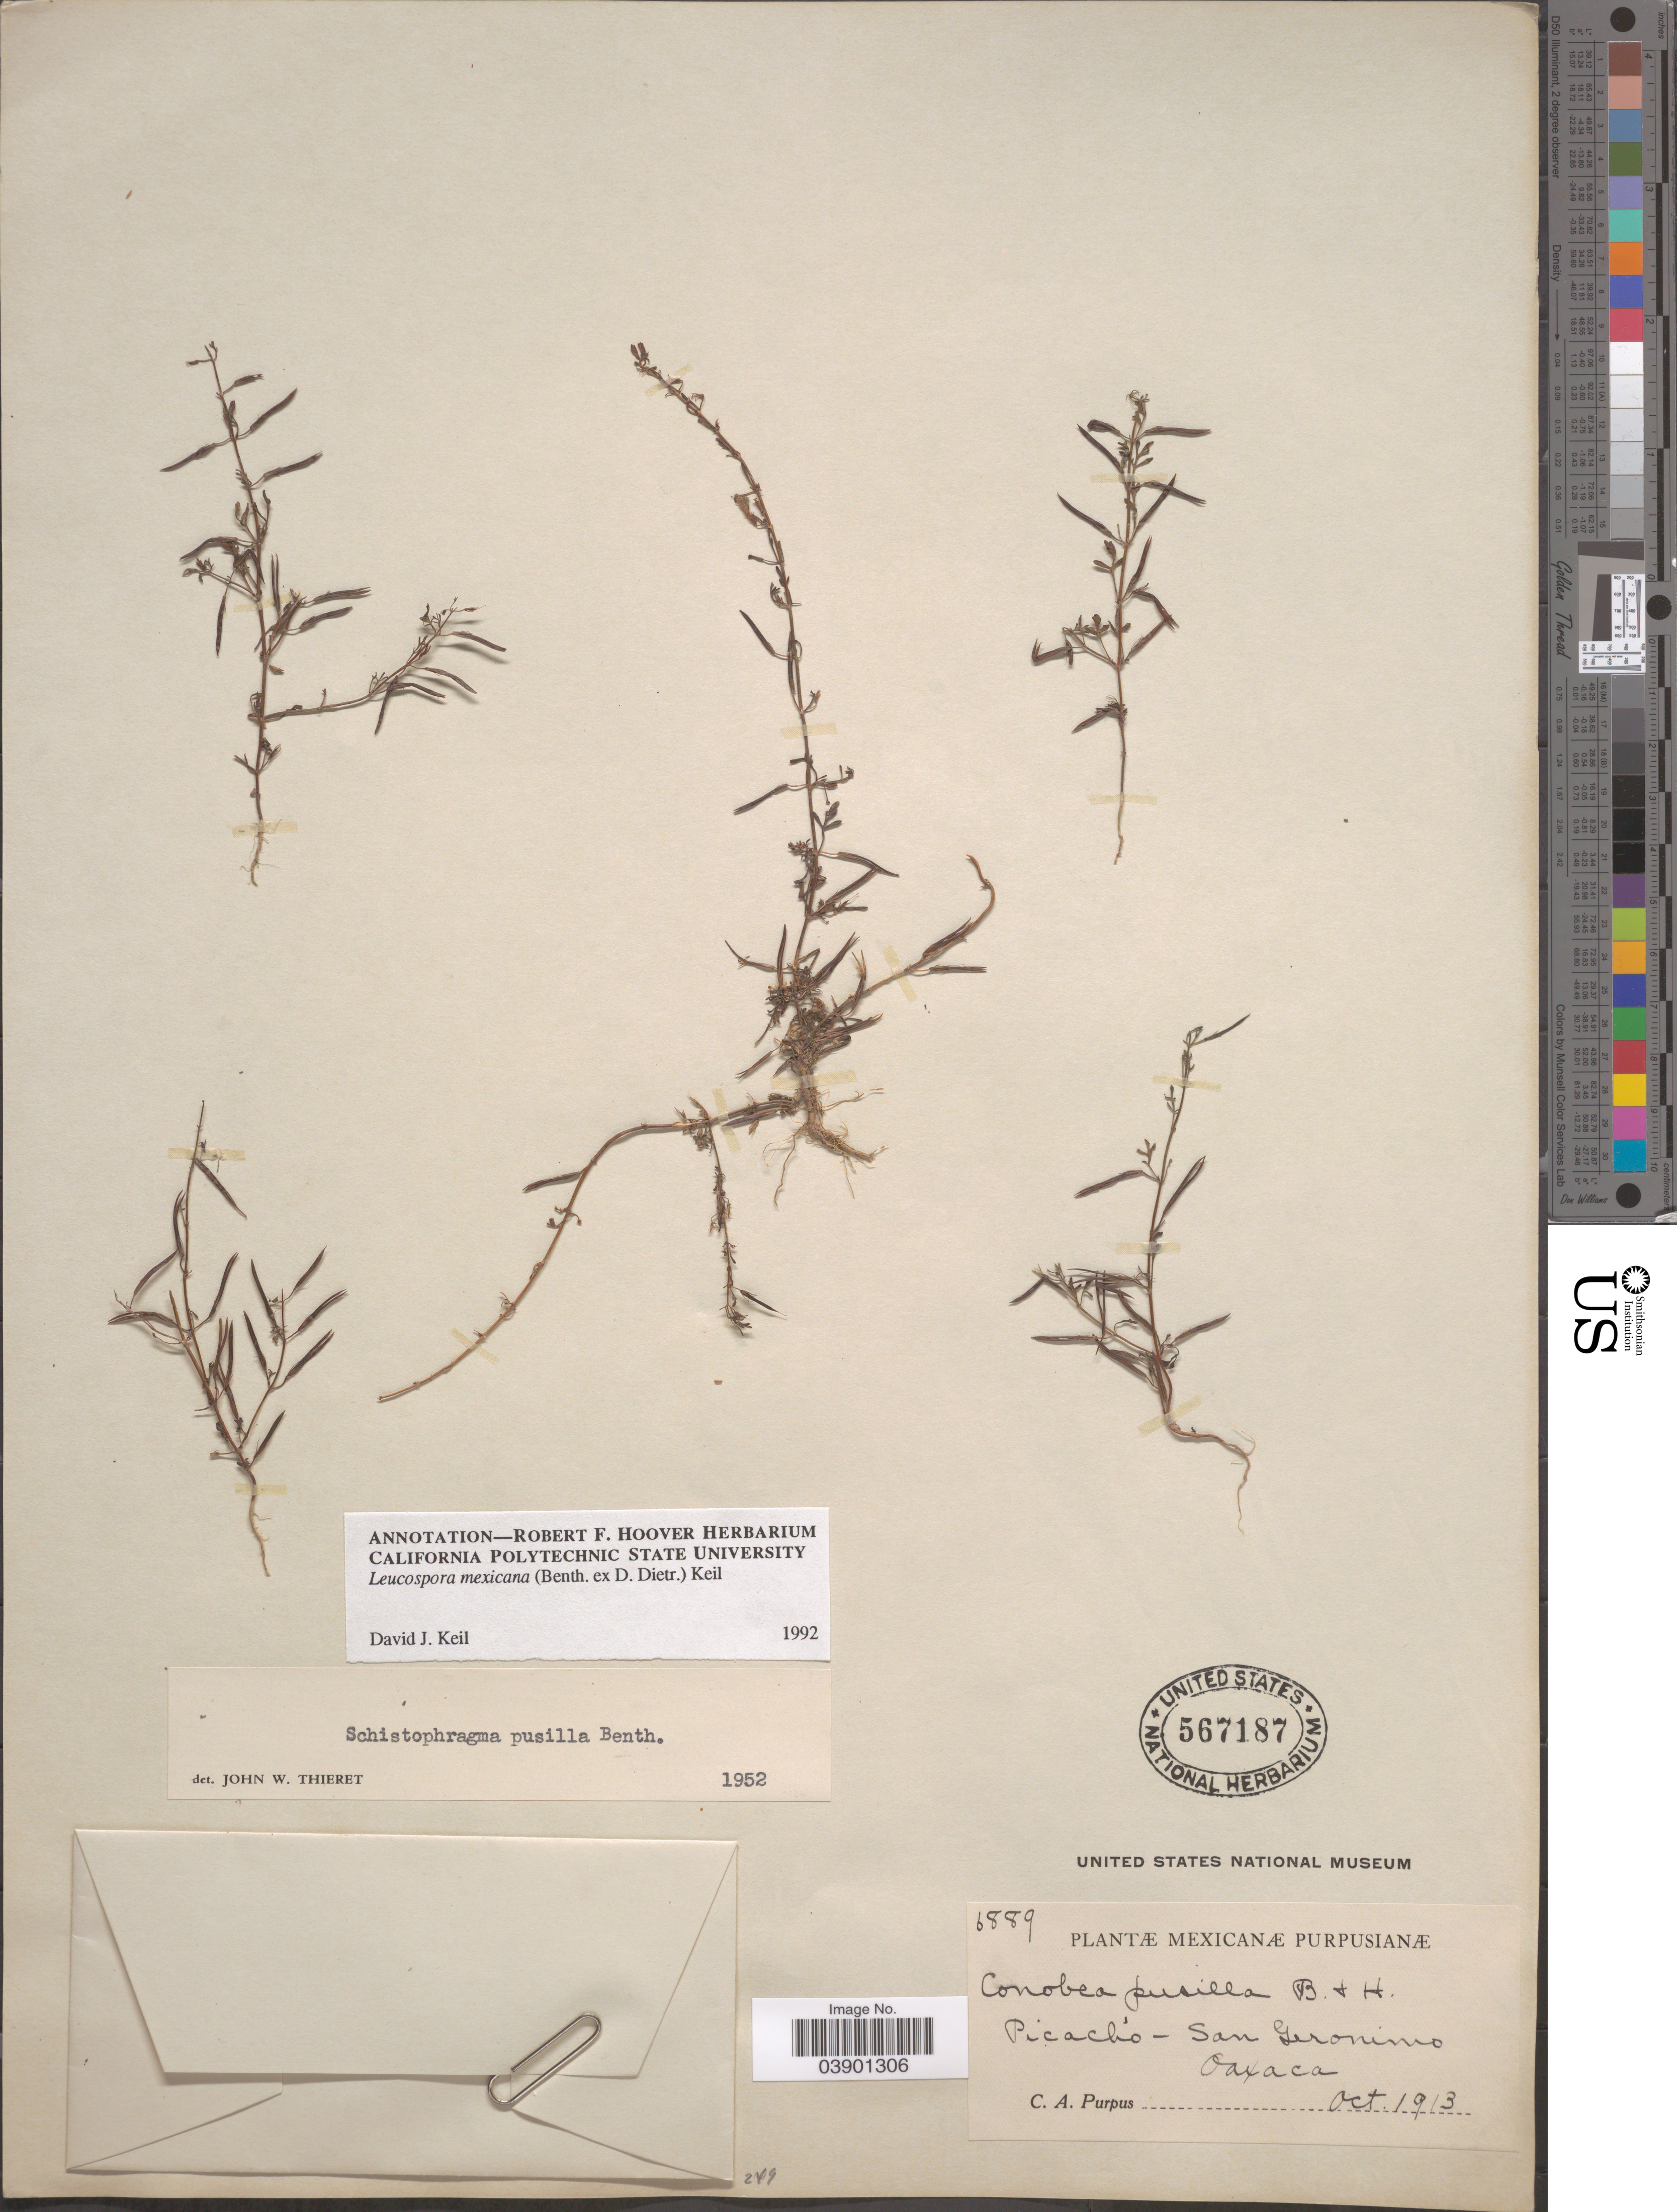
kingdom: Plantae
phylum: Tracheophyta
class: Magnoliopsida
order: Lamiales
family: Plantaginaceae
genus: Schistophragma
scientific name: Schistophragma pusillum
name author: Benth.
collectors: C. A. Purpus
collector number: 6889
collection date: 1913-10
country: Mexico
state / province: Oaxaca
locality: Picacho- San Geronimo.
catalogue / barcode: US 567187